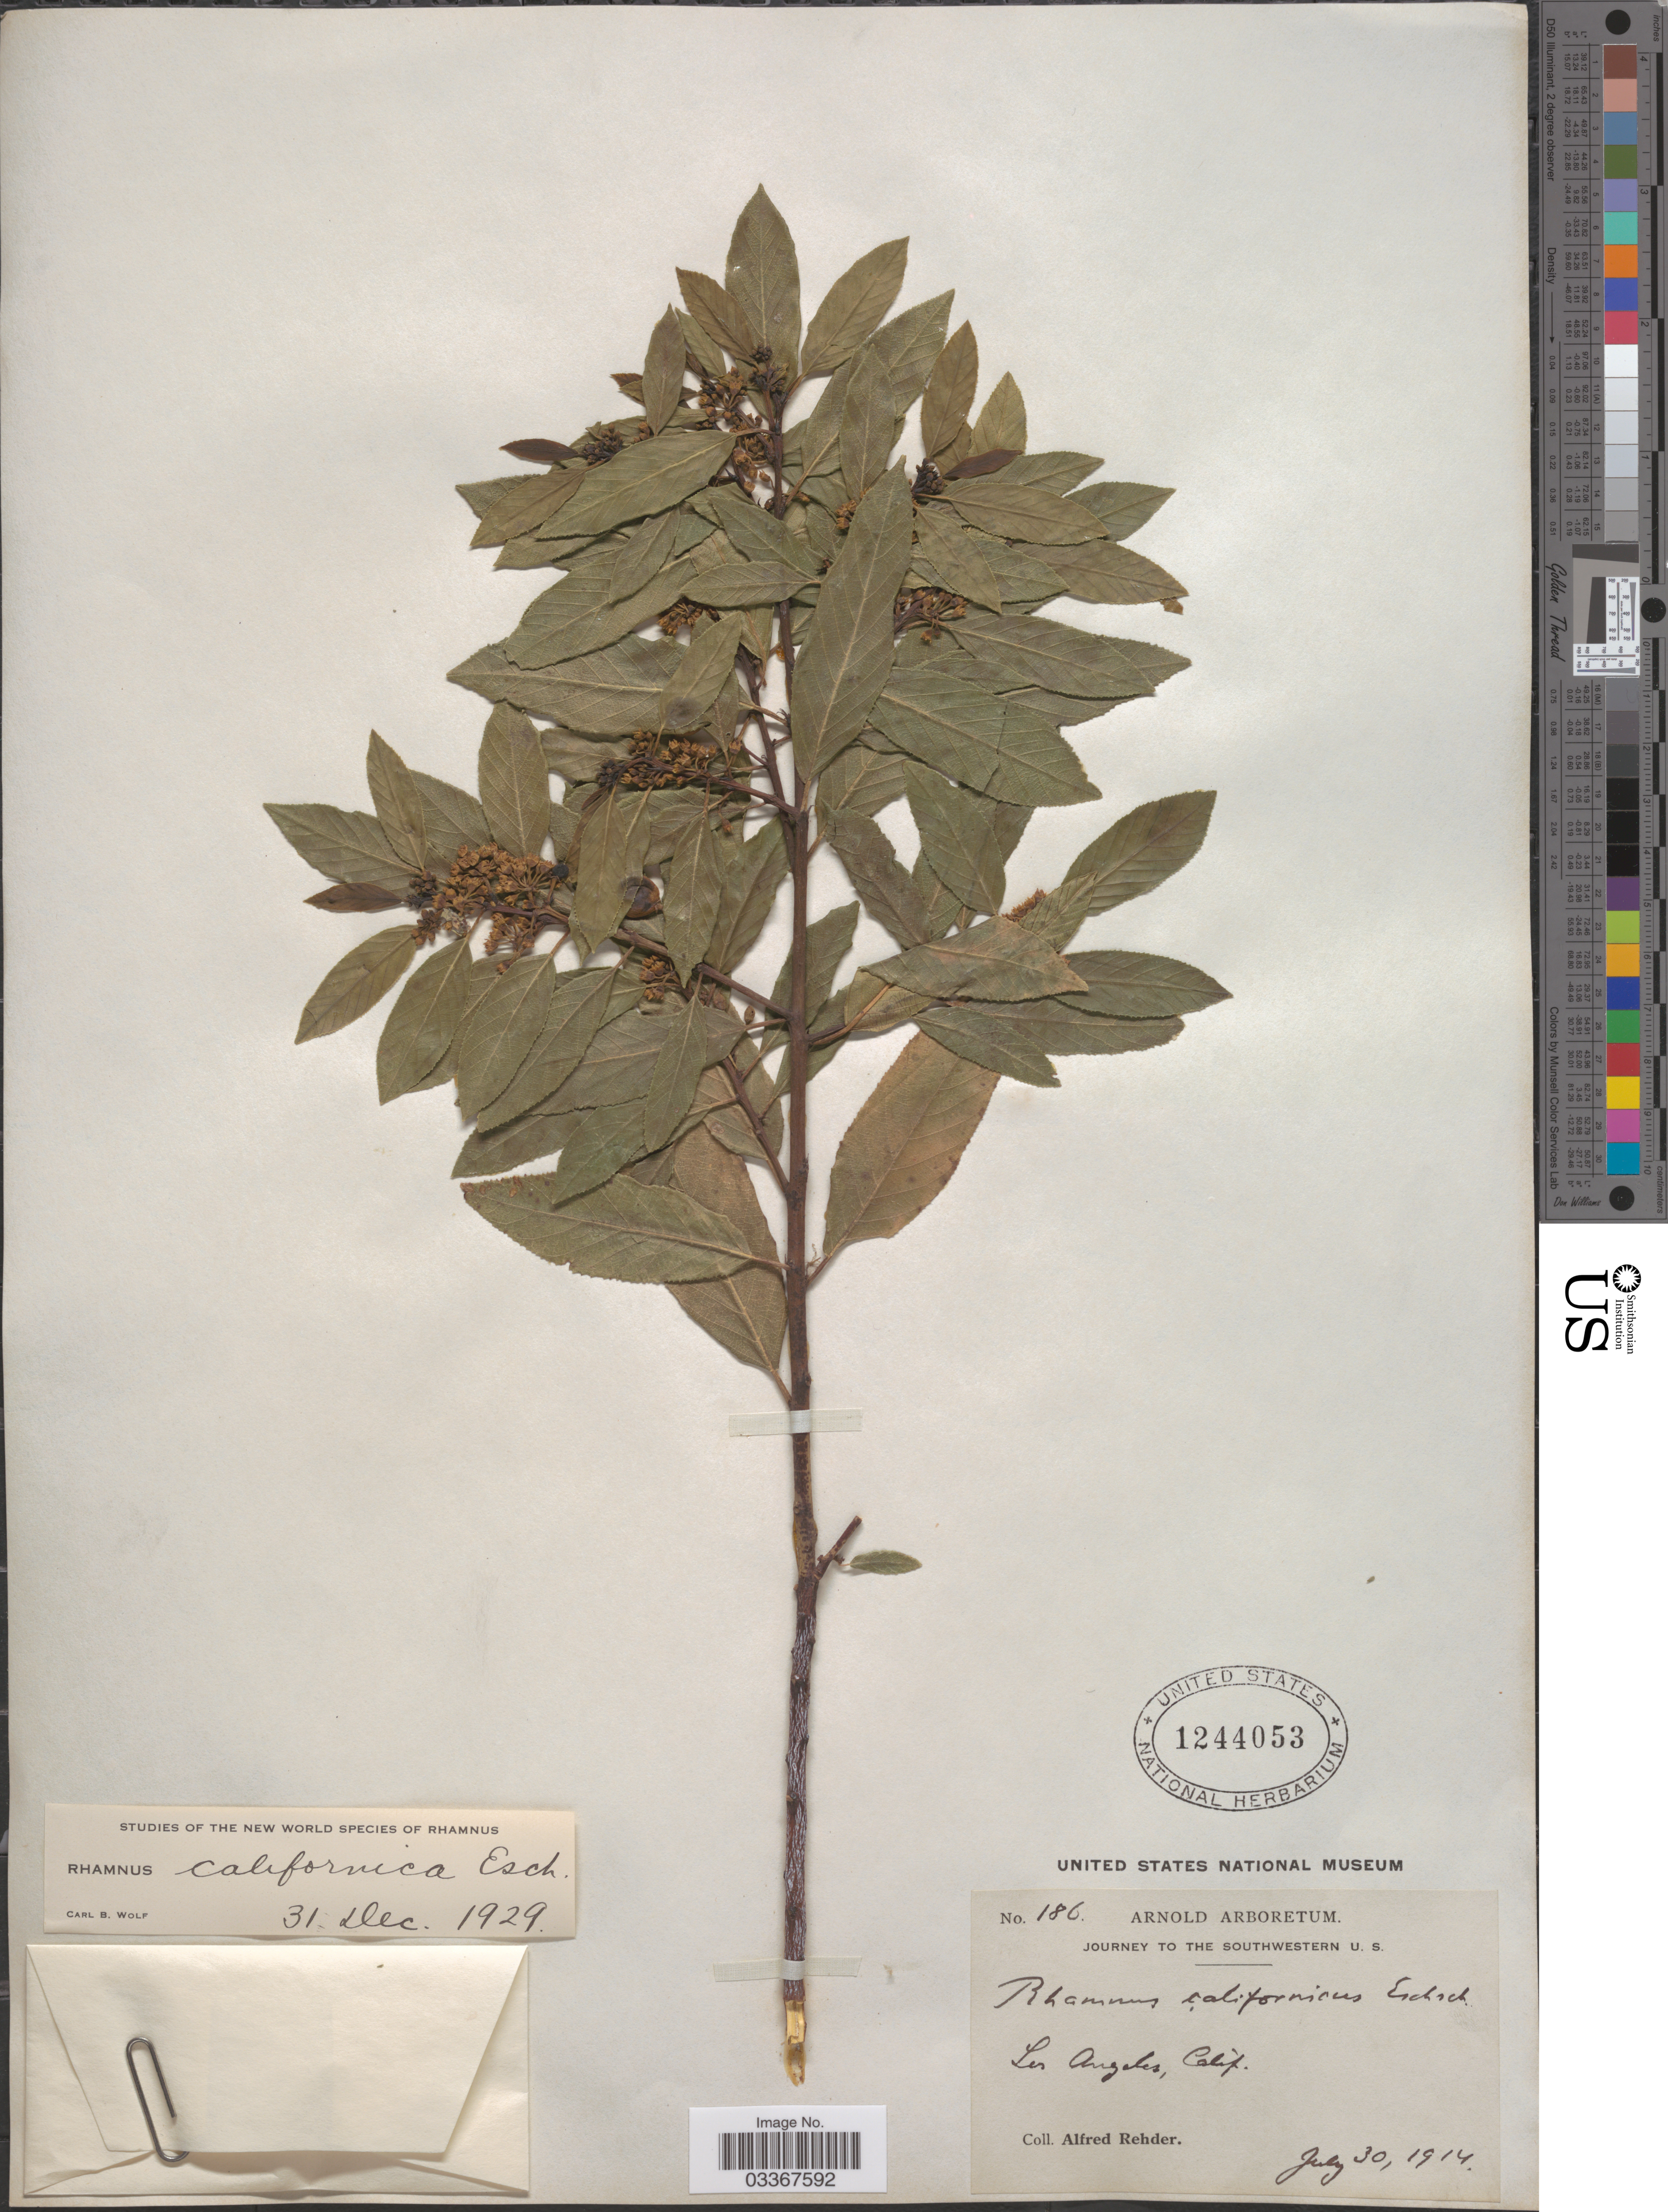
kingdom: Plantae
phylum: Tracheophyta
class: Magnoliopsida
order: Rosales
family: Rhamnaceae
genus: Frangula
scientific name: Frangula californica subsp. californica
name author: (Eschsch.) A. Gray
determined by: Strong, Mark T., (BOT), Smithsonian Institution - National Museum of Natural History (UNITED STATES)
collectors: A. Rehder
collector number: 186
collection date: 1914-07-30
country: United States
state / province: California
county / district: Los Angeles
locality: The Southwestern U.S., Los Angeles.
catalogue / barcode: US 1244053